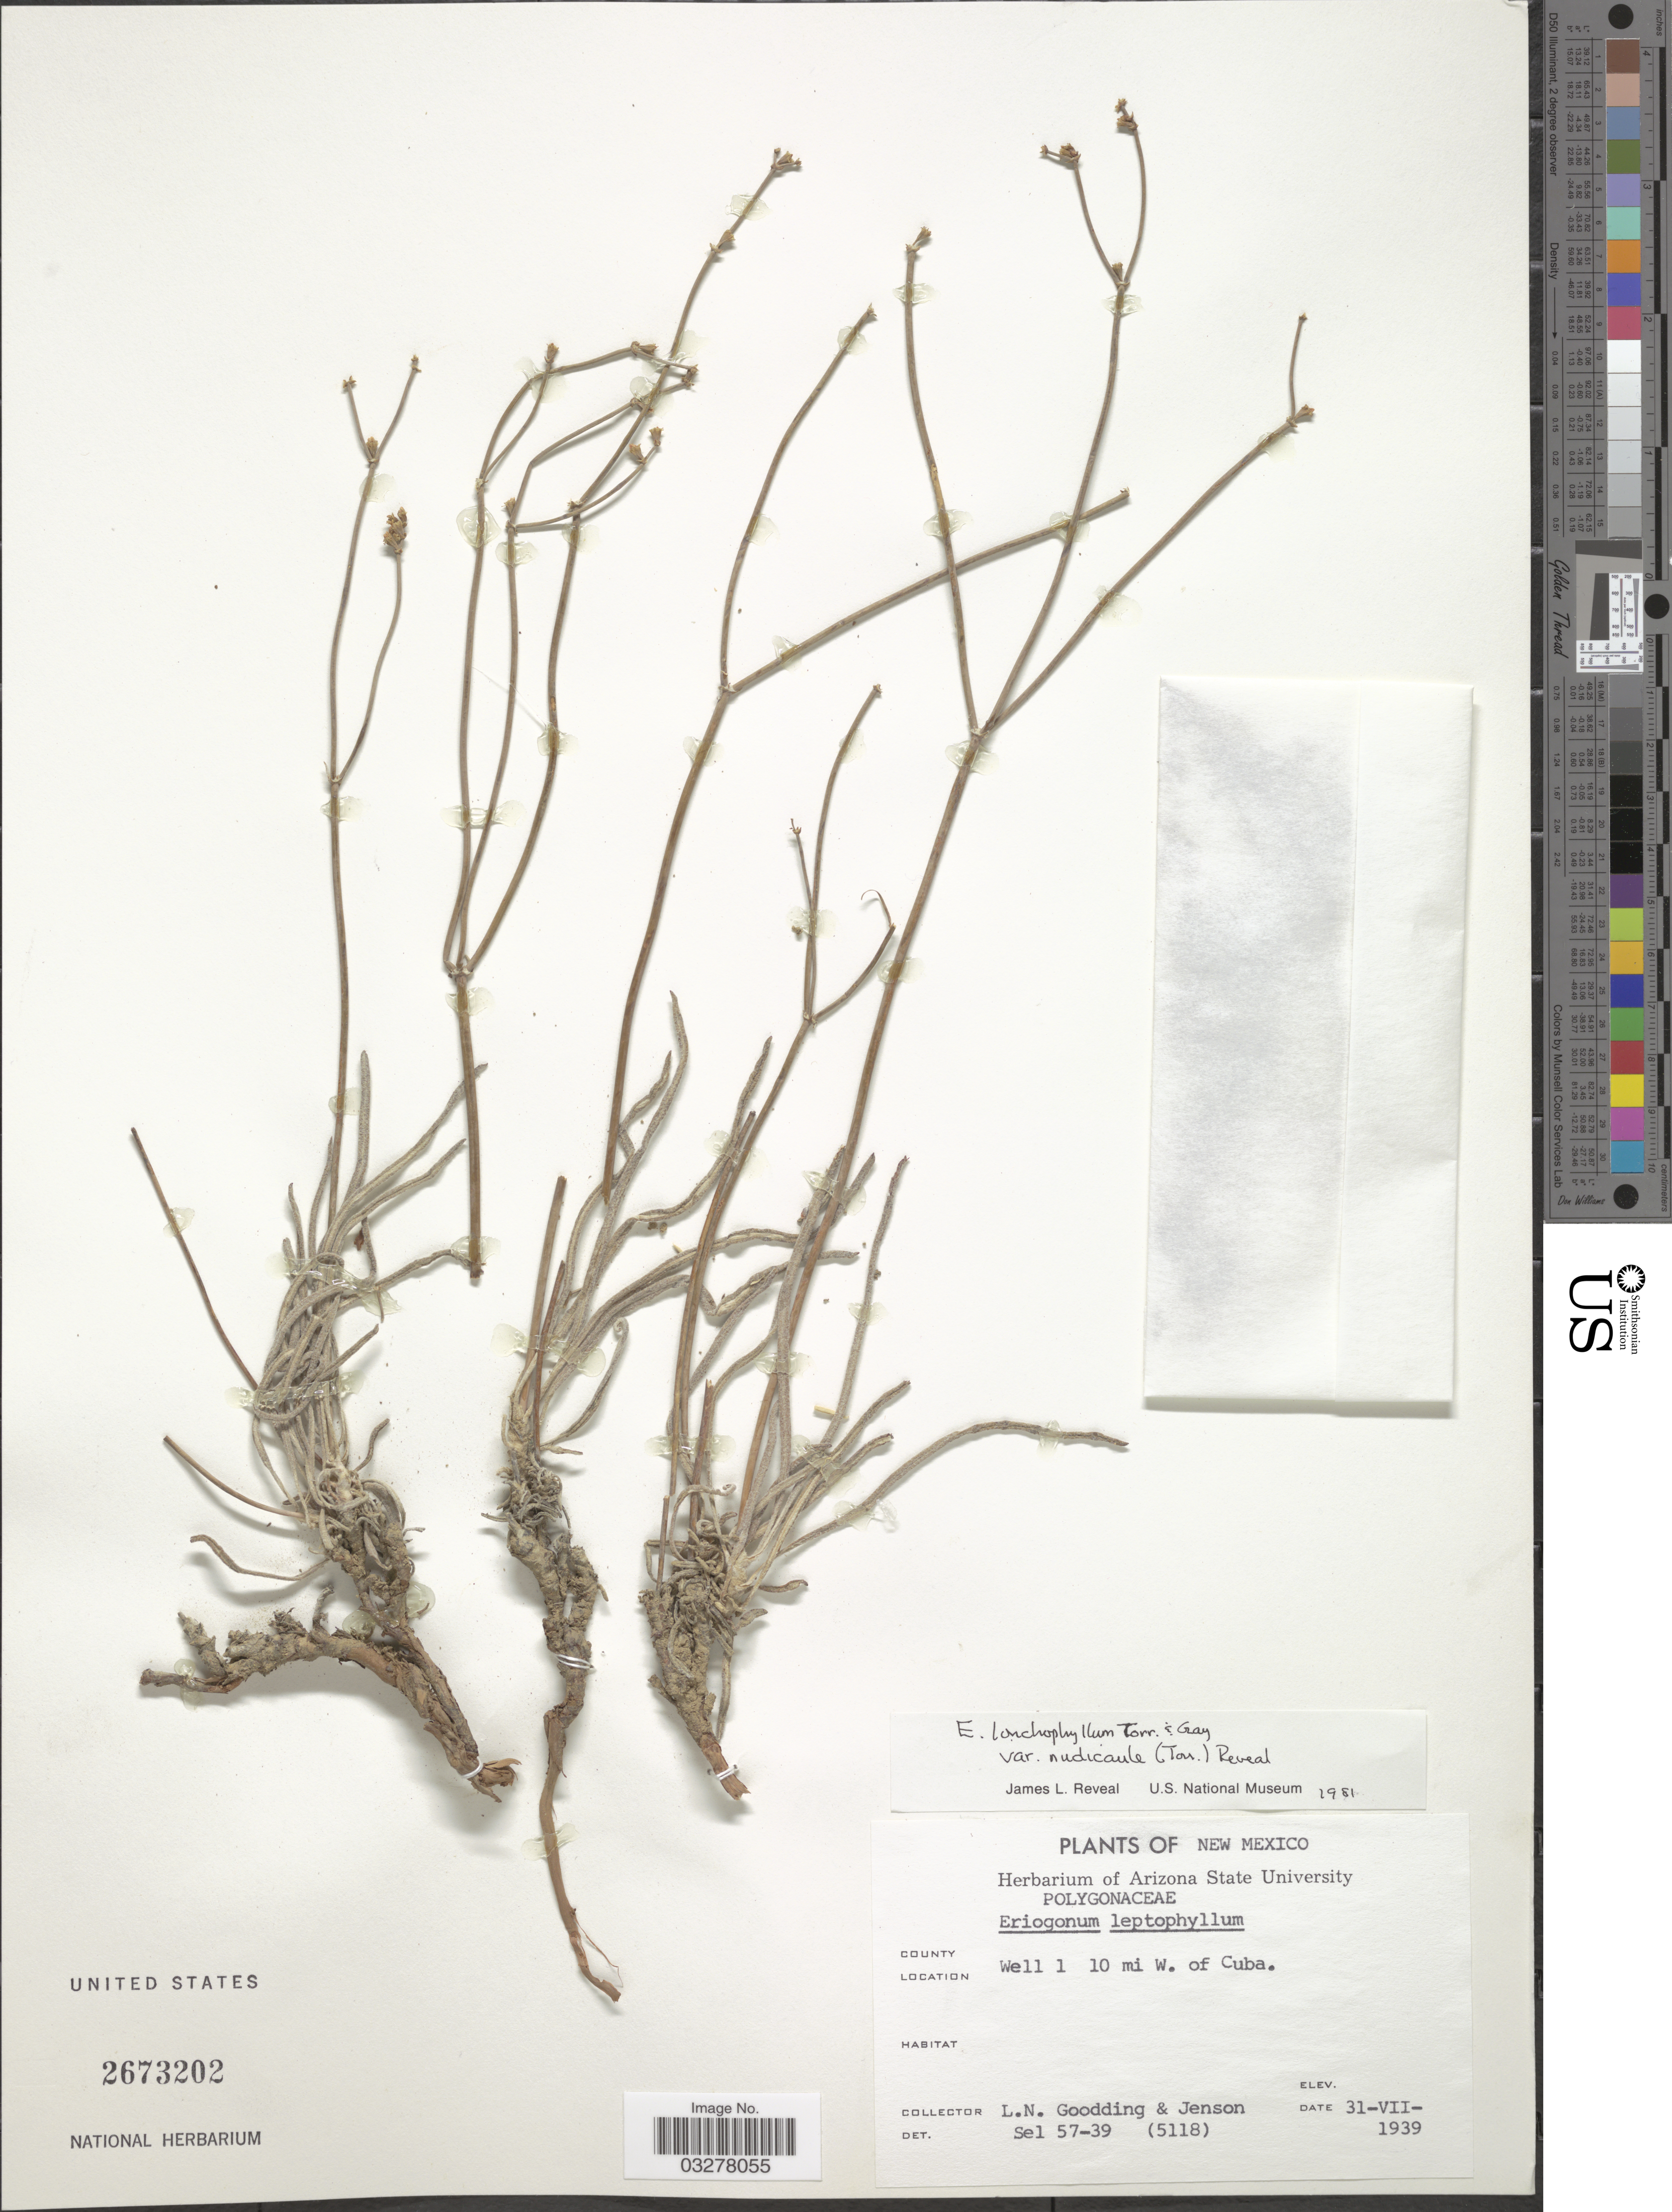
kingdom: Plantae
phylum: Tracheophyta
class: Magnoliopsida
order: Caryophyllales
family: Polygonaceae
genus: Eriogonum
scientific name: Eriogonum lonchophyllum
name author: Torr. & A. Gray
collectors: L. N. Goodding & Jenson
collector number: Sel 57-39 (5118)?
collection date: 1939-07-31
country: United States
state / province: New Mexico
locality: Well 1 10 mi W. of Cuba.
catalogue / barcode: US 2673202